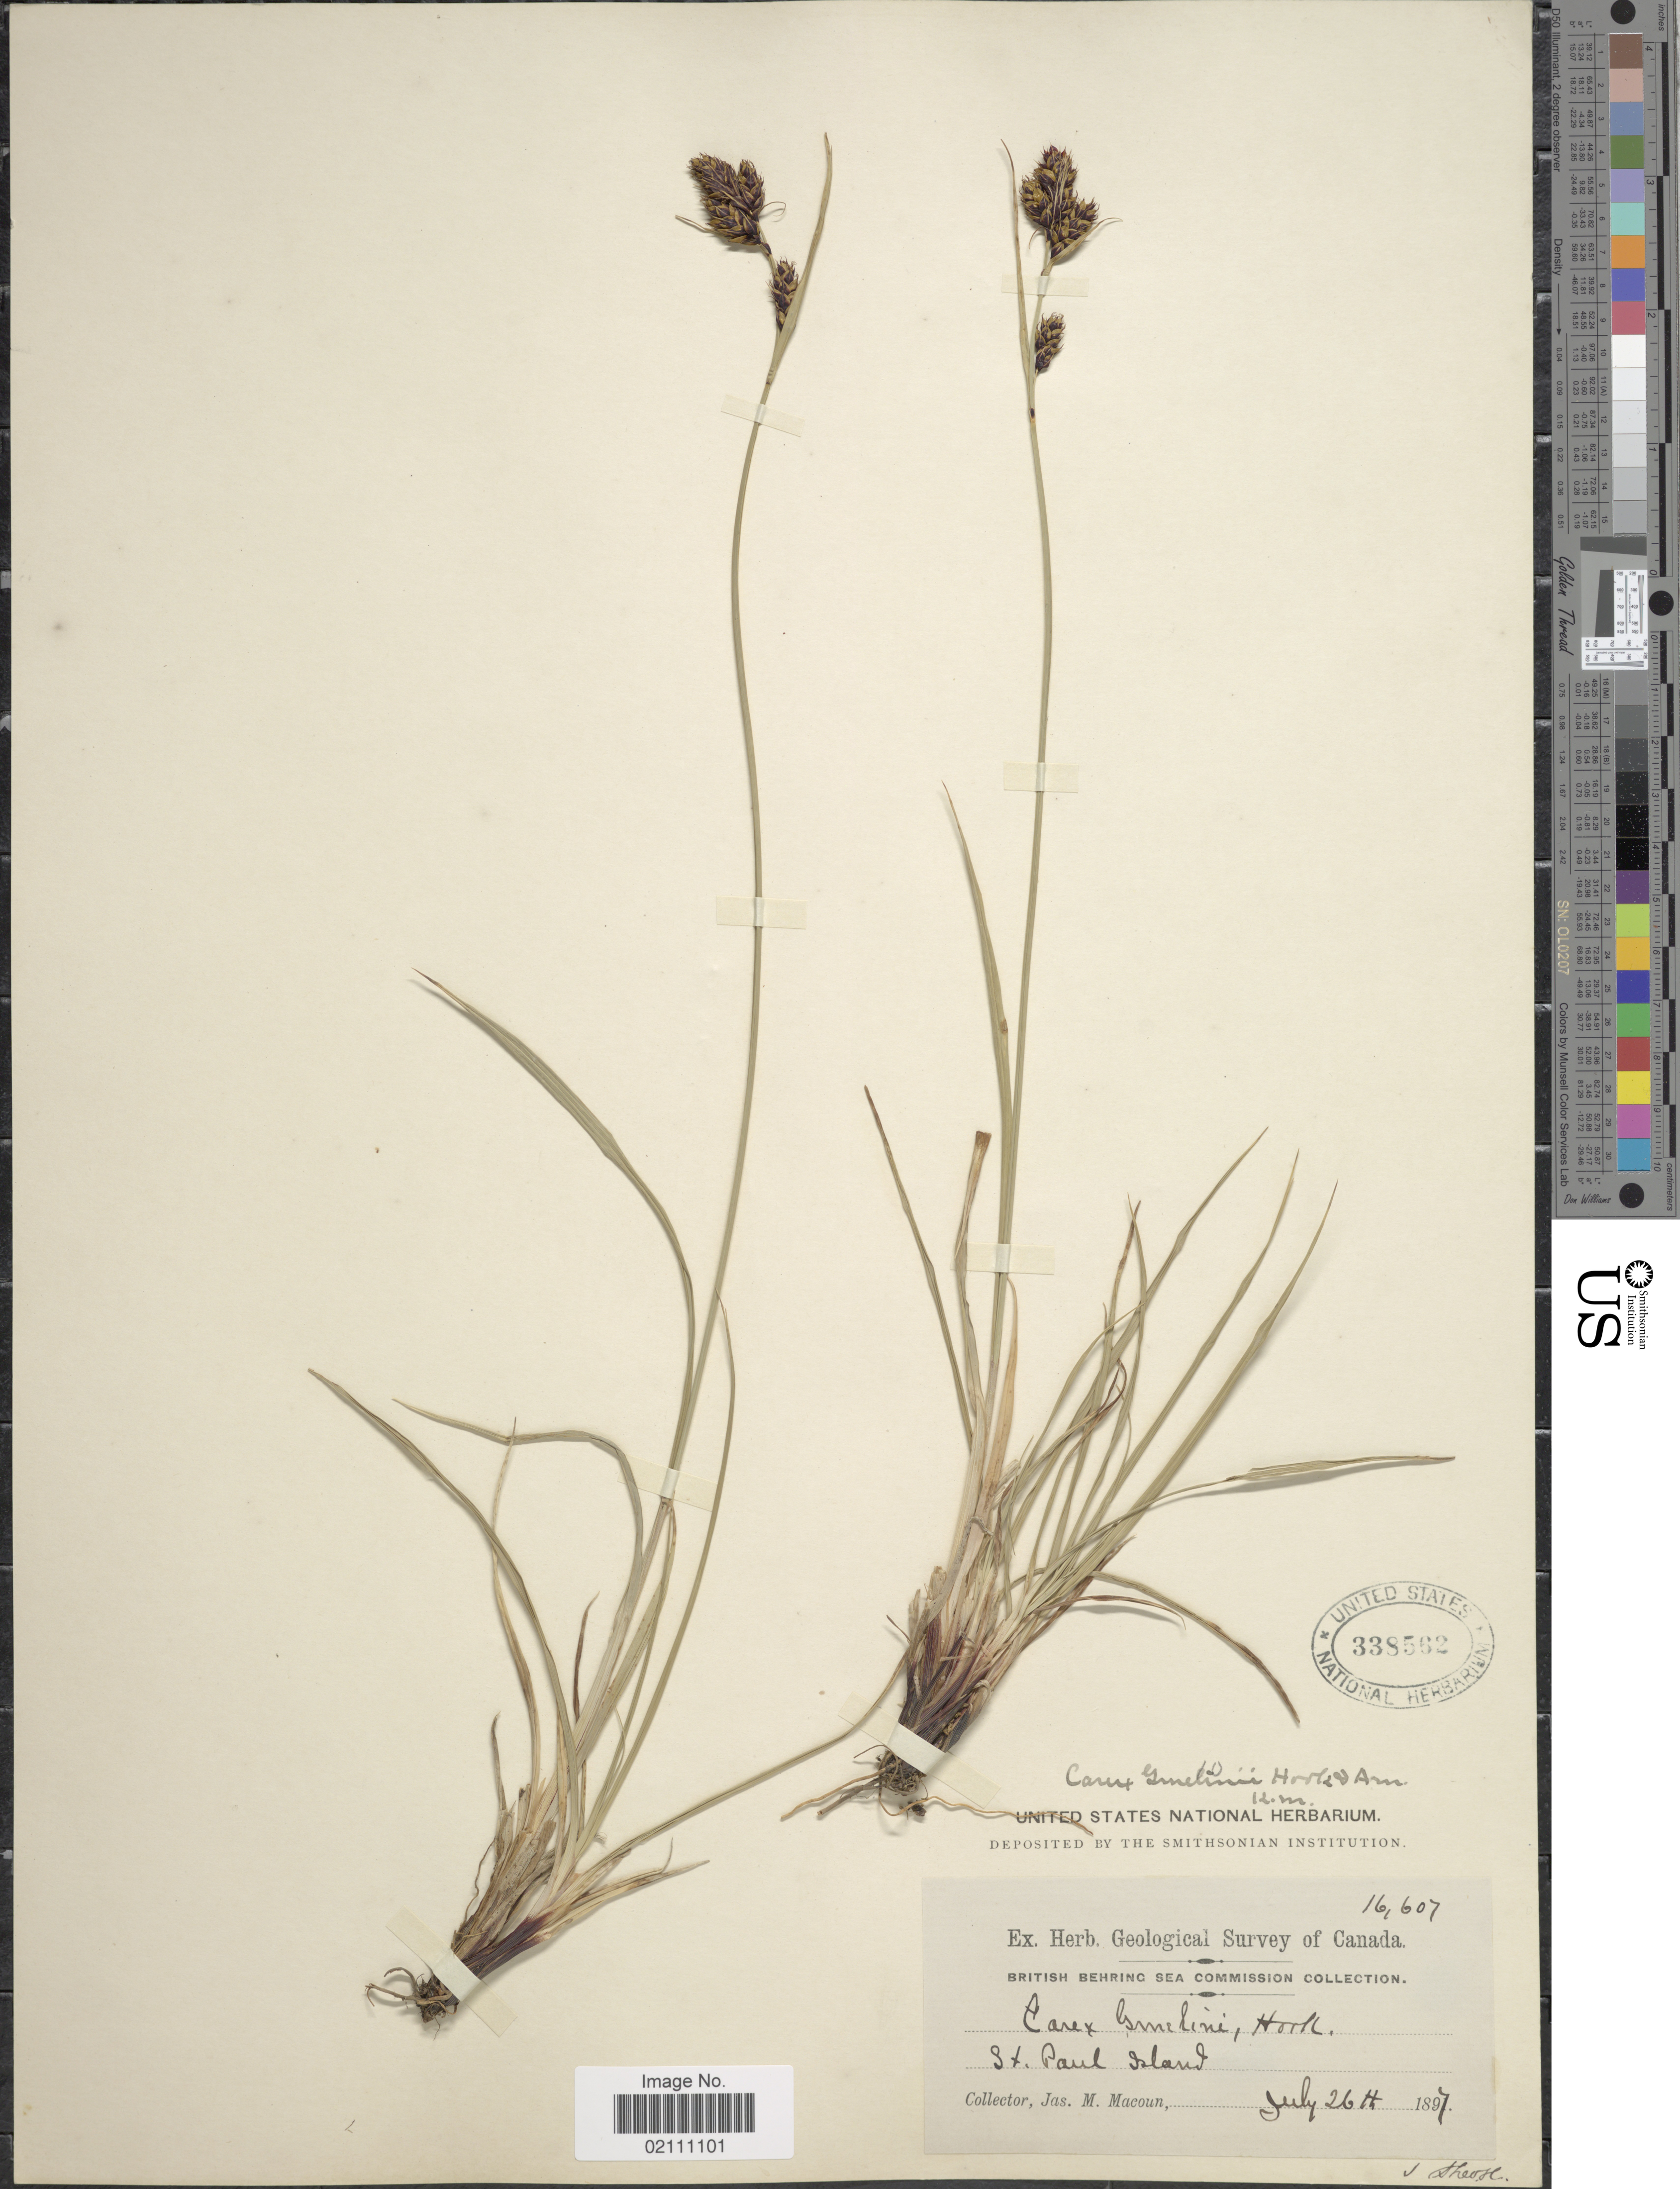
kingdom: Plantae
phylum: Tracheophyta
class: Liliopsida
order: Poales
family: Cyperaceae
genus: Carex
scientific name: Carex gmelinii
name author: Hook. & Arn.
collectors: J. M. Macoun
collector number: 16607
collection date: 1897-07-26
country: United States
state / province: Alaska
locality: British Behring Sea Commission, St. Paul Island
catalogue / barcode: US 338562